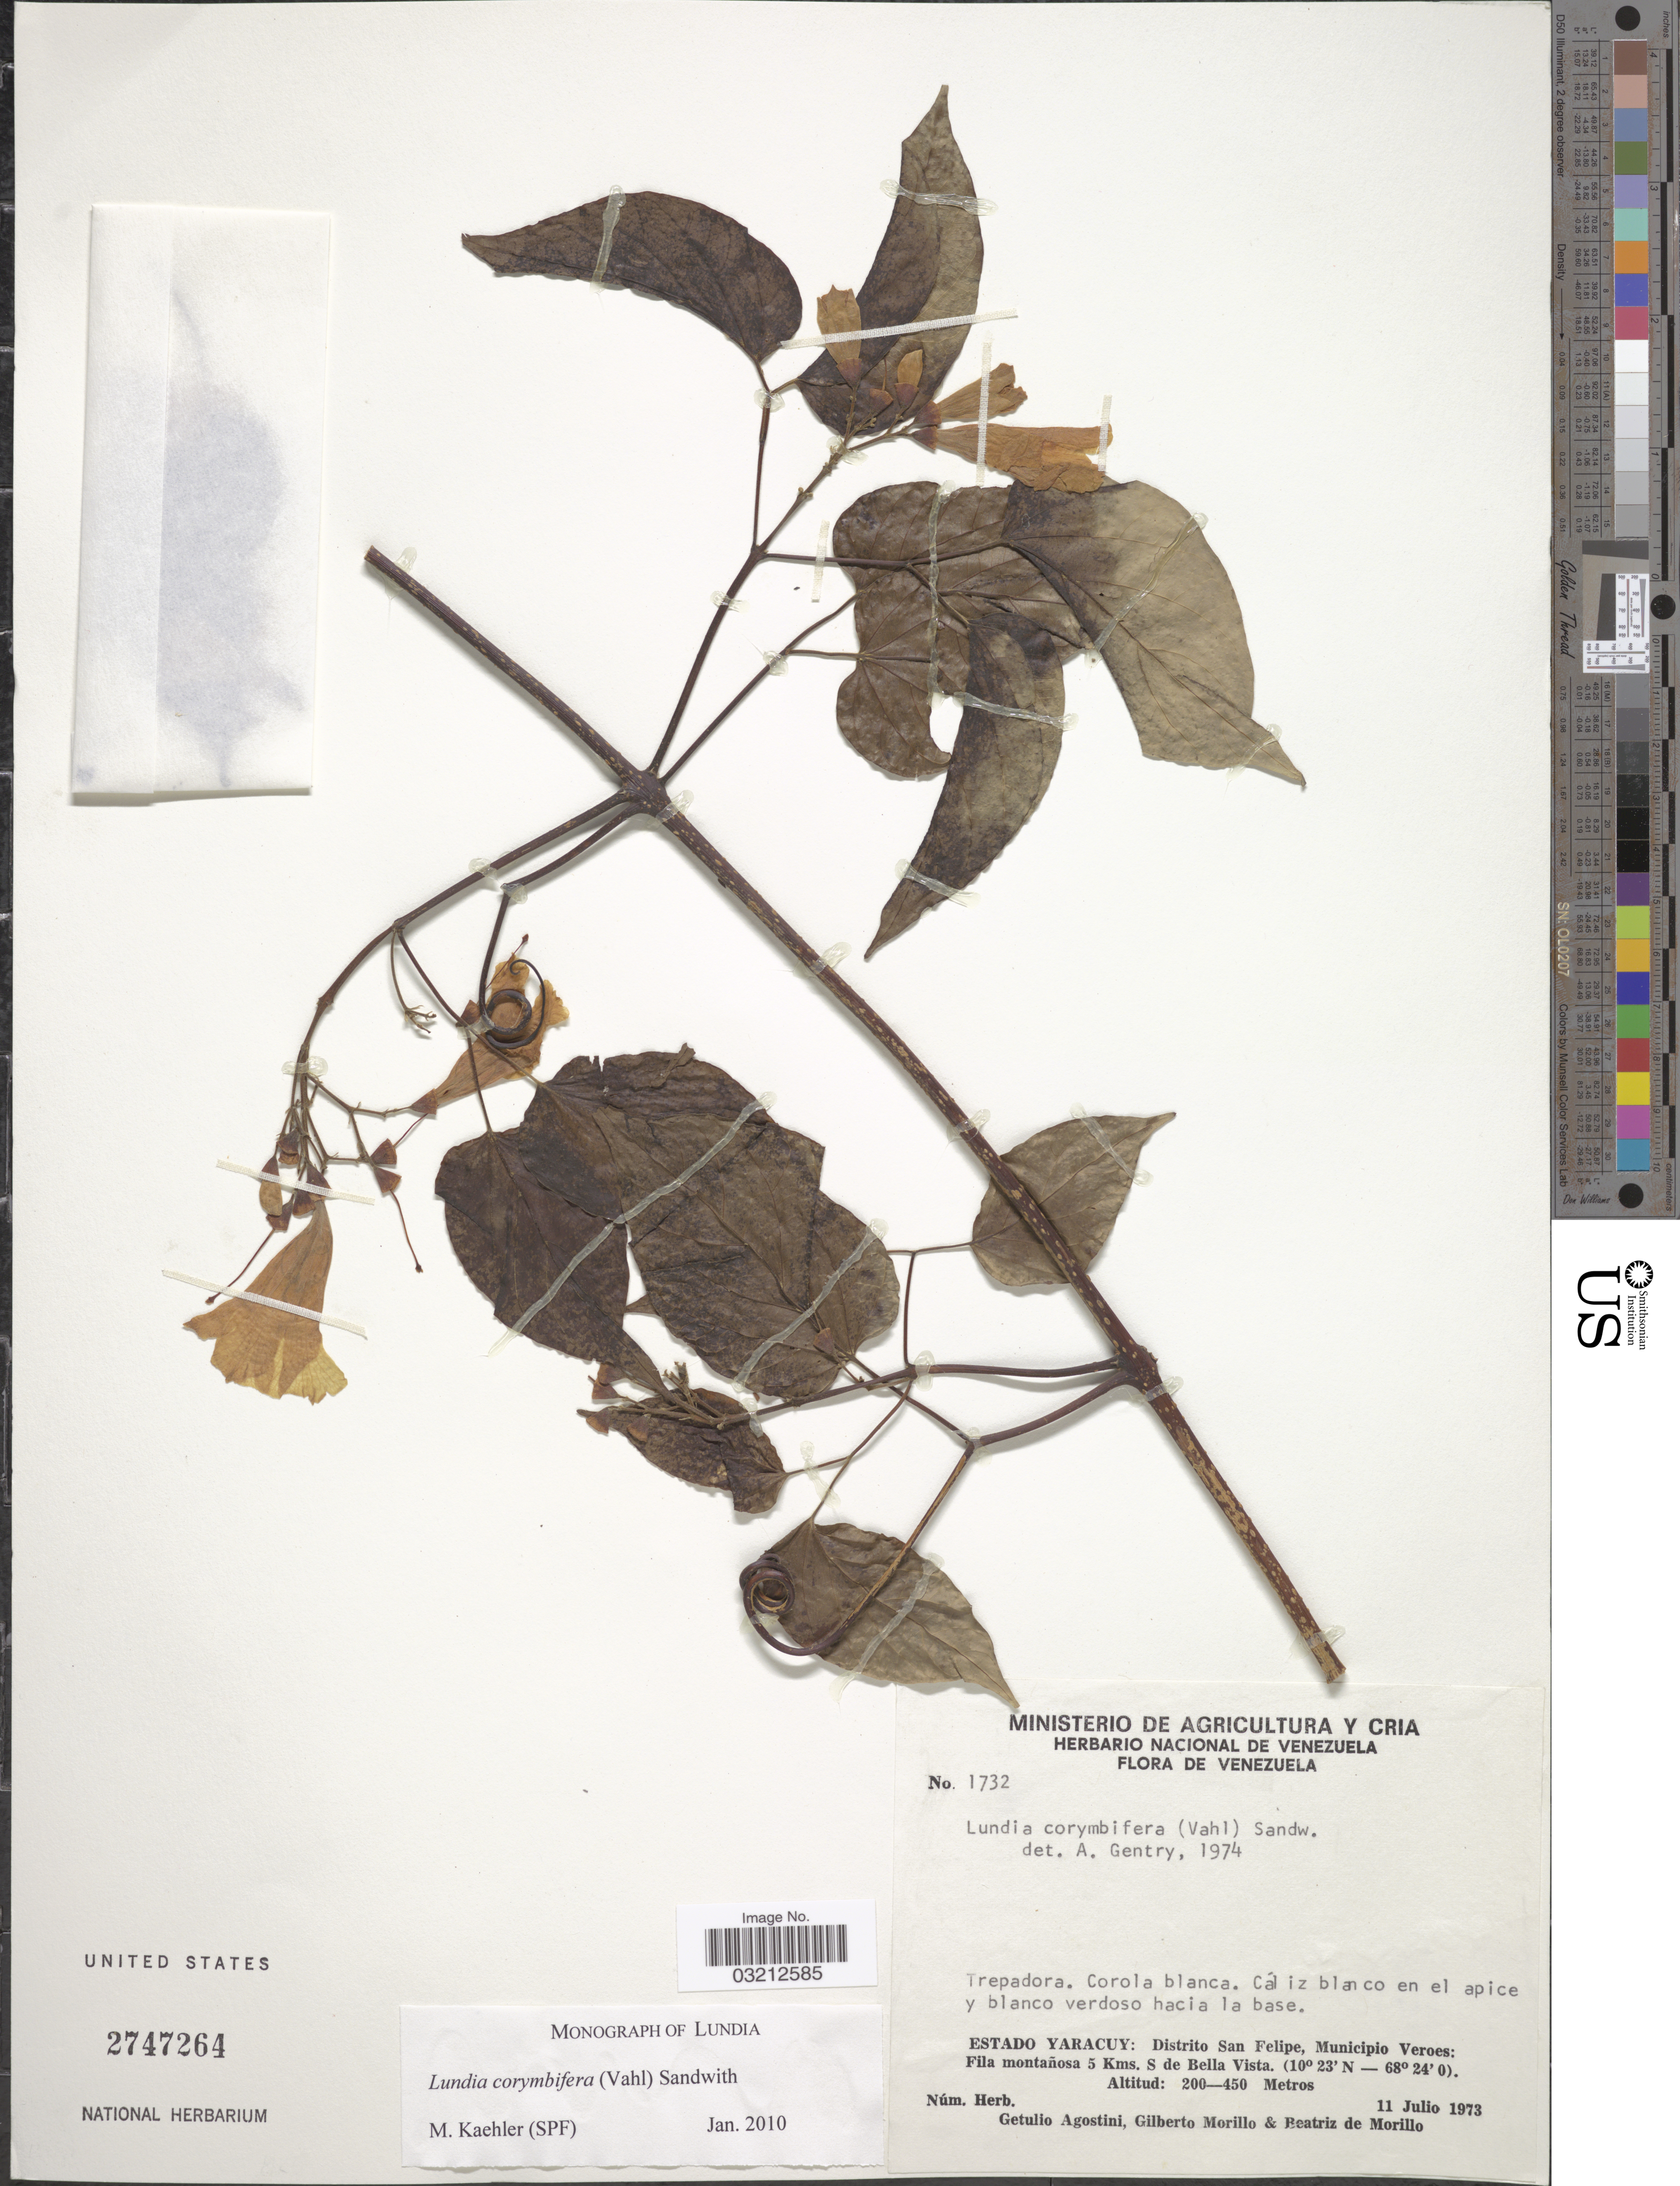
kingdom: Plantae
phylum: Tracheophyta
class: Magnoliopsida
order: Lamiales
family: Bignoniaceae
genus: Lundia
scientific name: Lundia corymbifera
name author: (Vahl) Sandwith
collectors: G. Agostini, G. N. Morillo & B. Morillo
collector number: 1732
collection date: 1973-07-11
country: Venezuela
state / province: Yaracuy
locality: Distrito San Felipe, Municipio Veroes: Fila montañosa 5 Kms. S de Bella Vista.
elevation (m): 200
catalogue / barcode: US 2747264